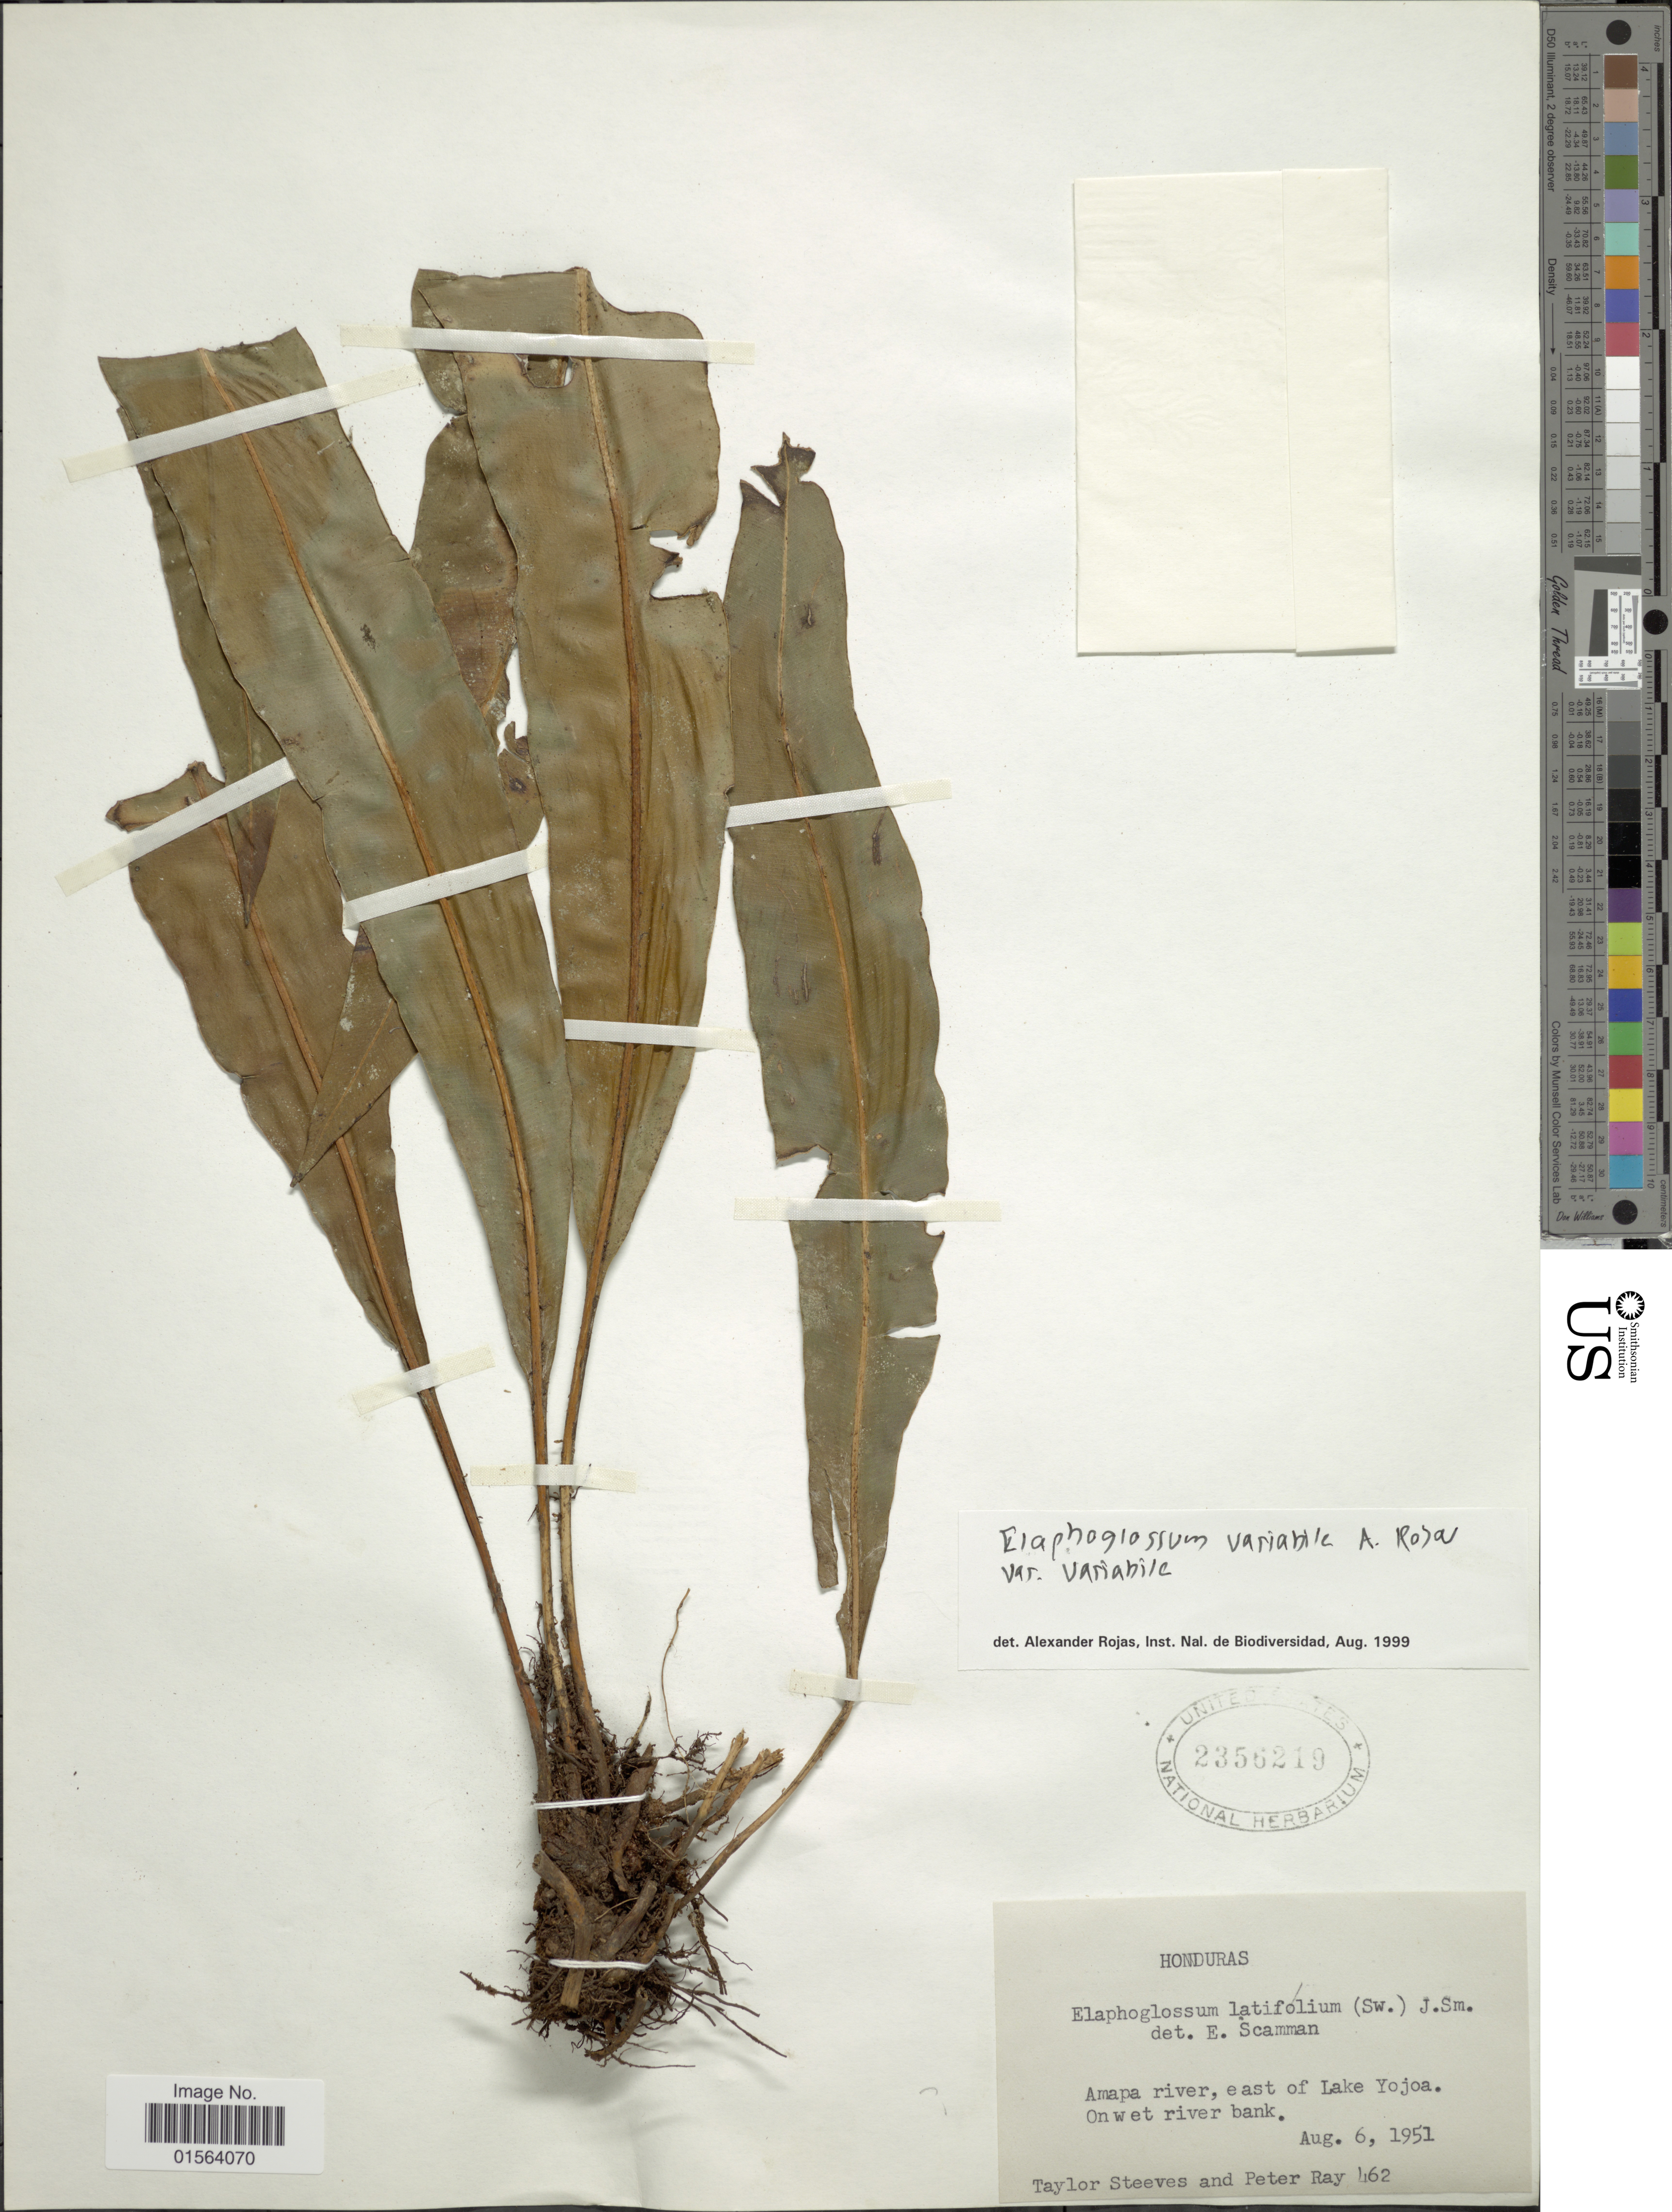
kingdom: Plantae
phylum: Tracheophyta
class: Polypodiopsida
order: Polypodiales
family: Dryopteridaceae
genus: Elaphoglossum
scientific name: Elaphoglossum latifolium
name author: (Sw.) J. Sm.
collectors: T. Steeves & P. Ray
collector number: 462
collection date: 1951-08-06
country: Honduras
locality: Amapa river, east of Lake Yojoa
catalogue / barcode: US 2356219